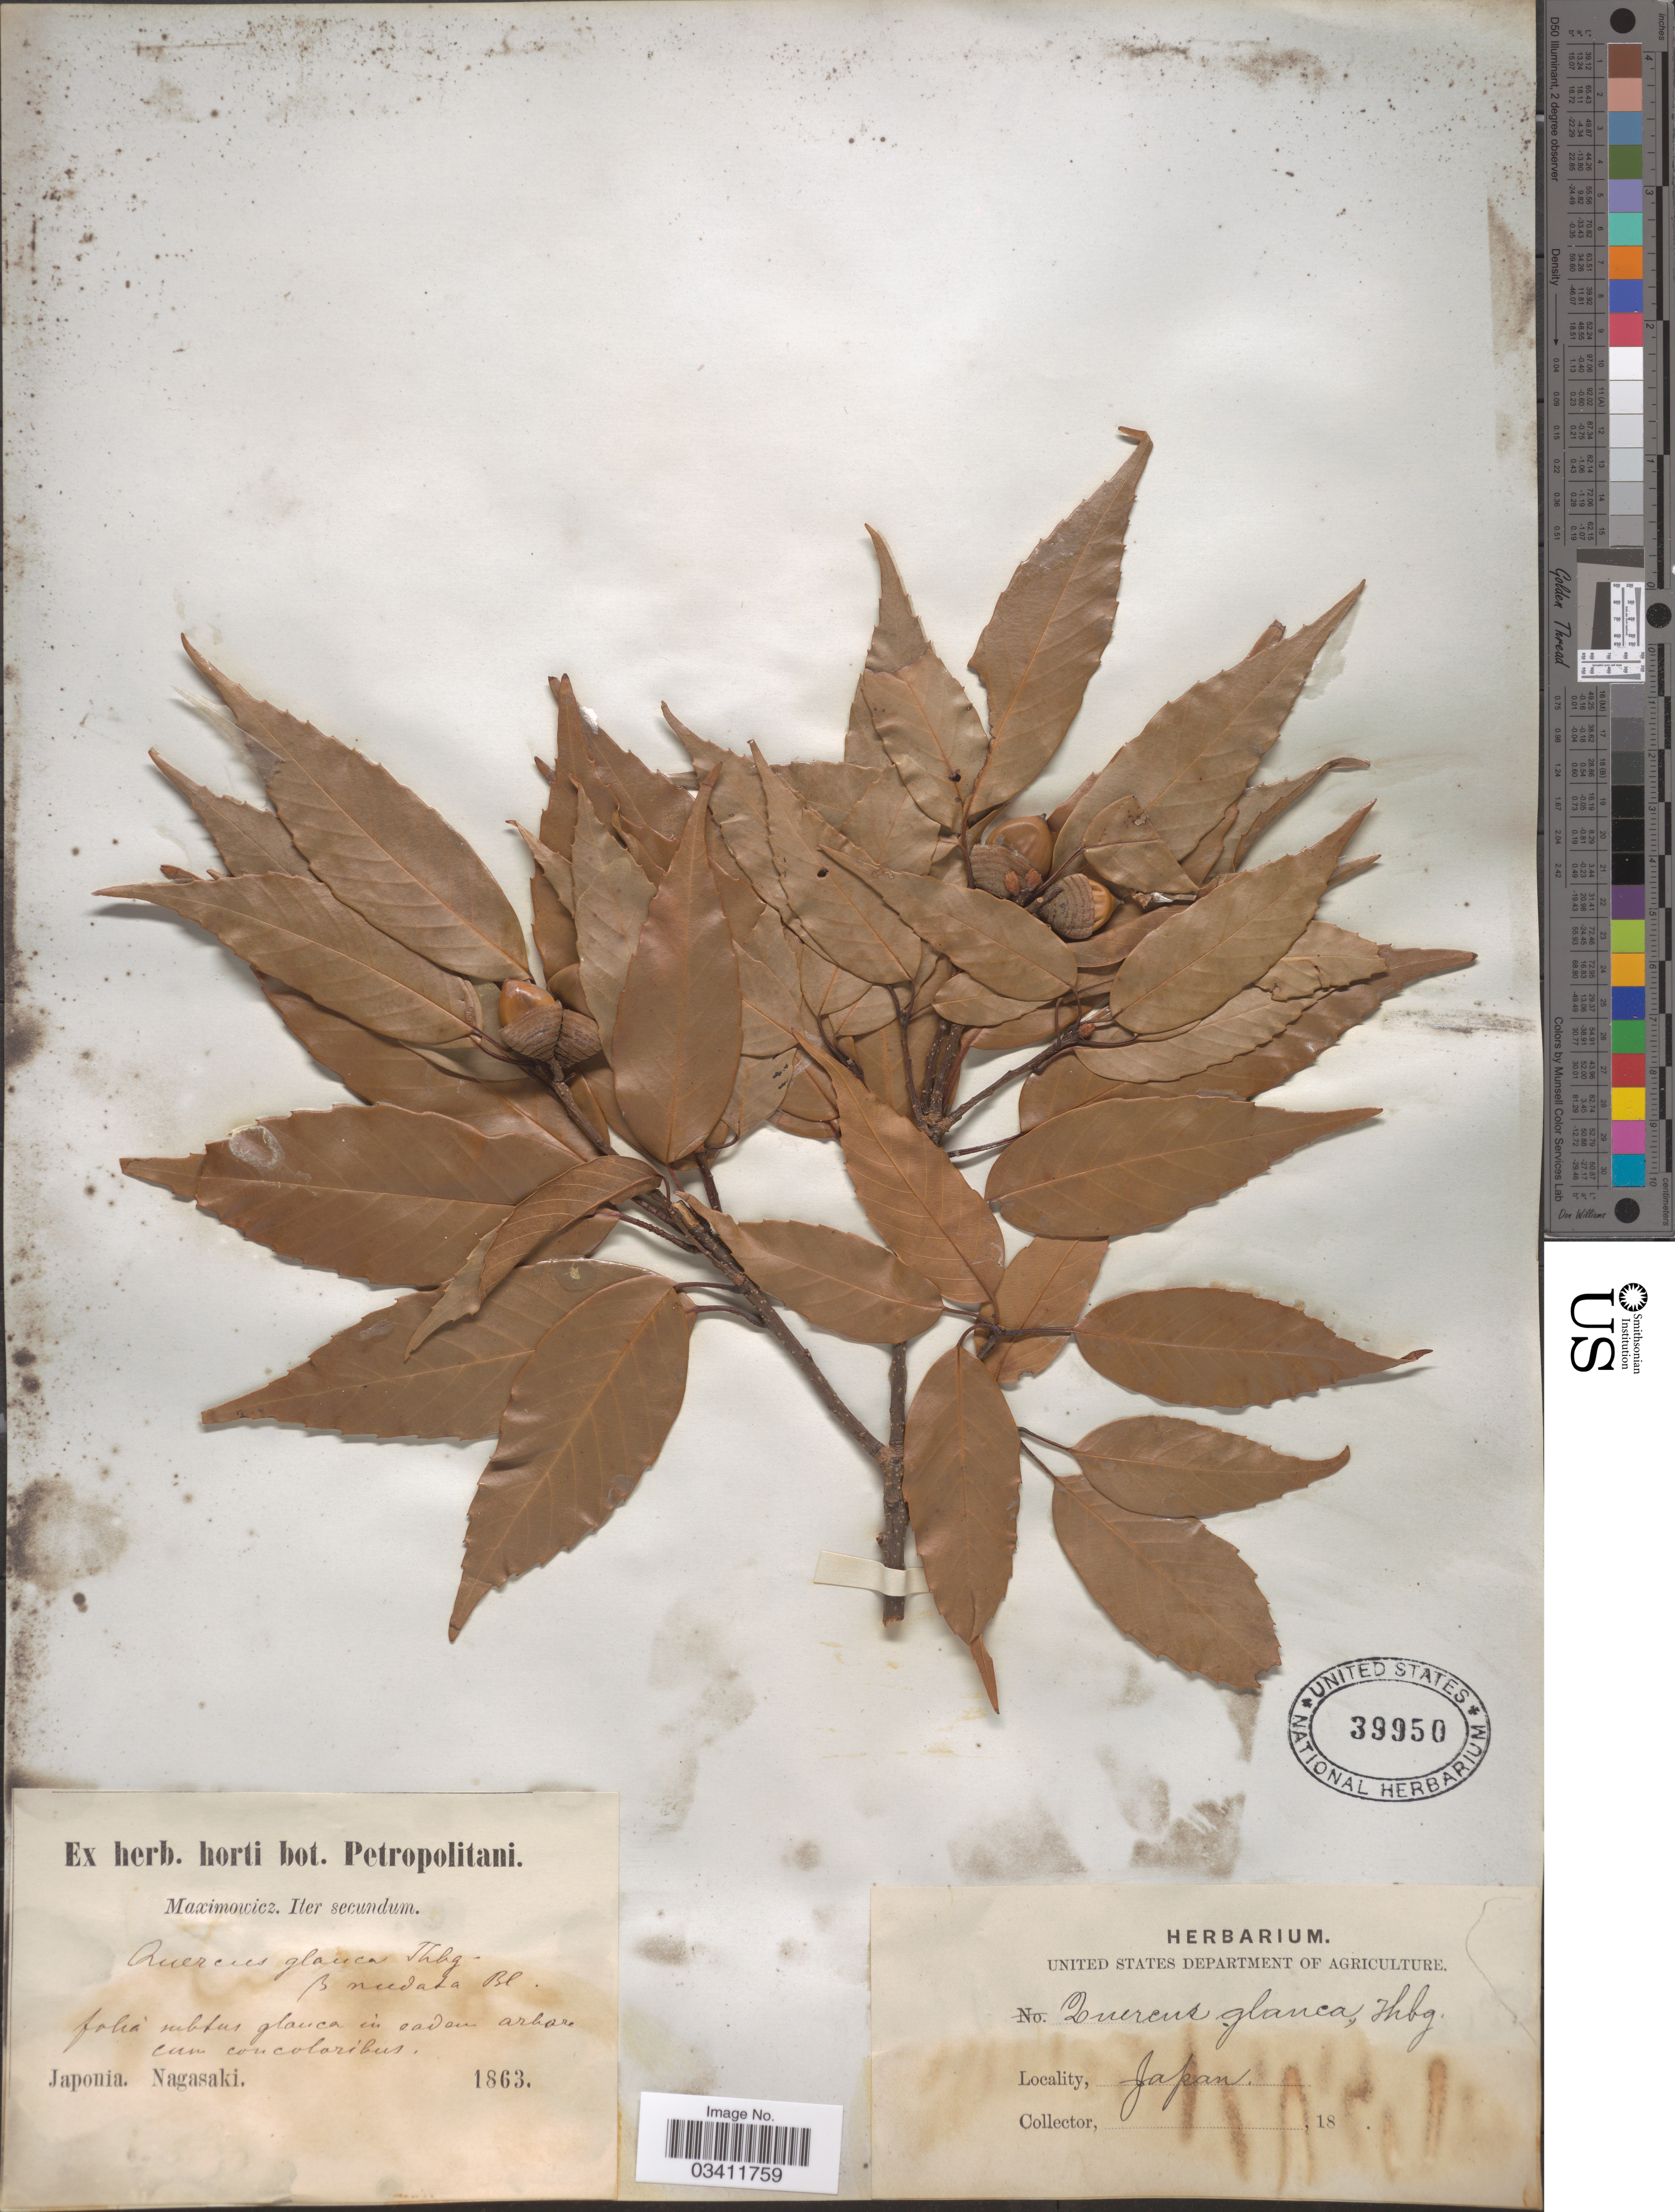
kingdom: Plantae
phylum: Tracheophyta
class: Magnoliopsida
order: Fagales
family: Fagaceae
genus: Quercus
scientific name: Quercus glauca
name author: Thunb.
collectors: Maximowicz, --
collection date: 1863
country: Japan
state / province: Nagasaki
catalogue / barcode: US 39950